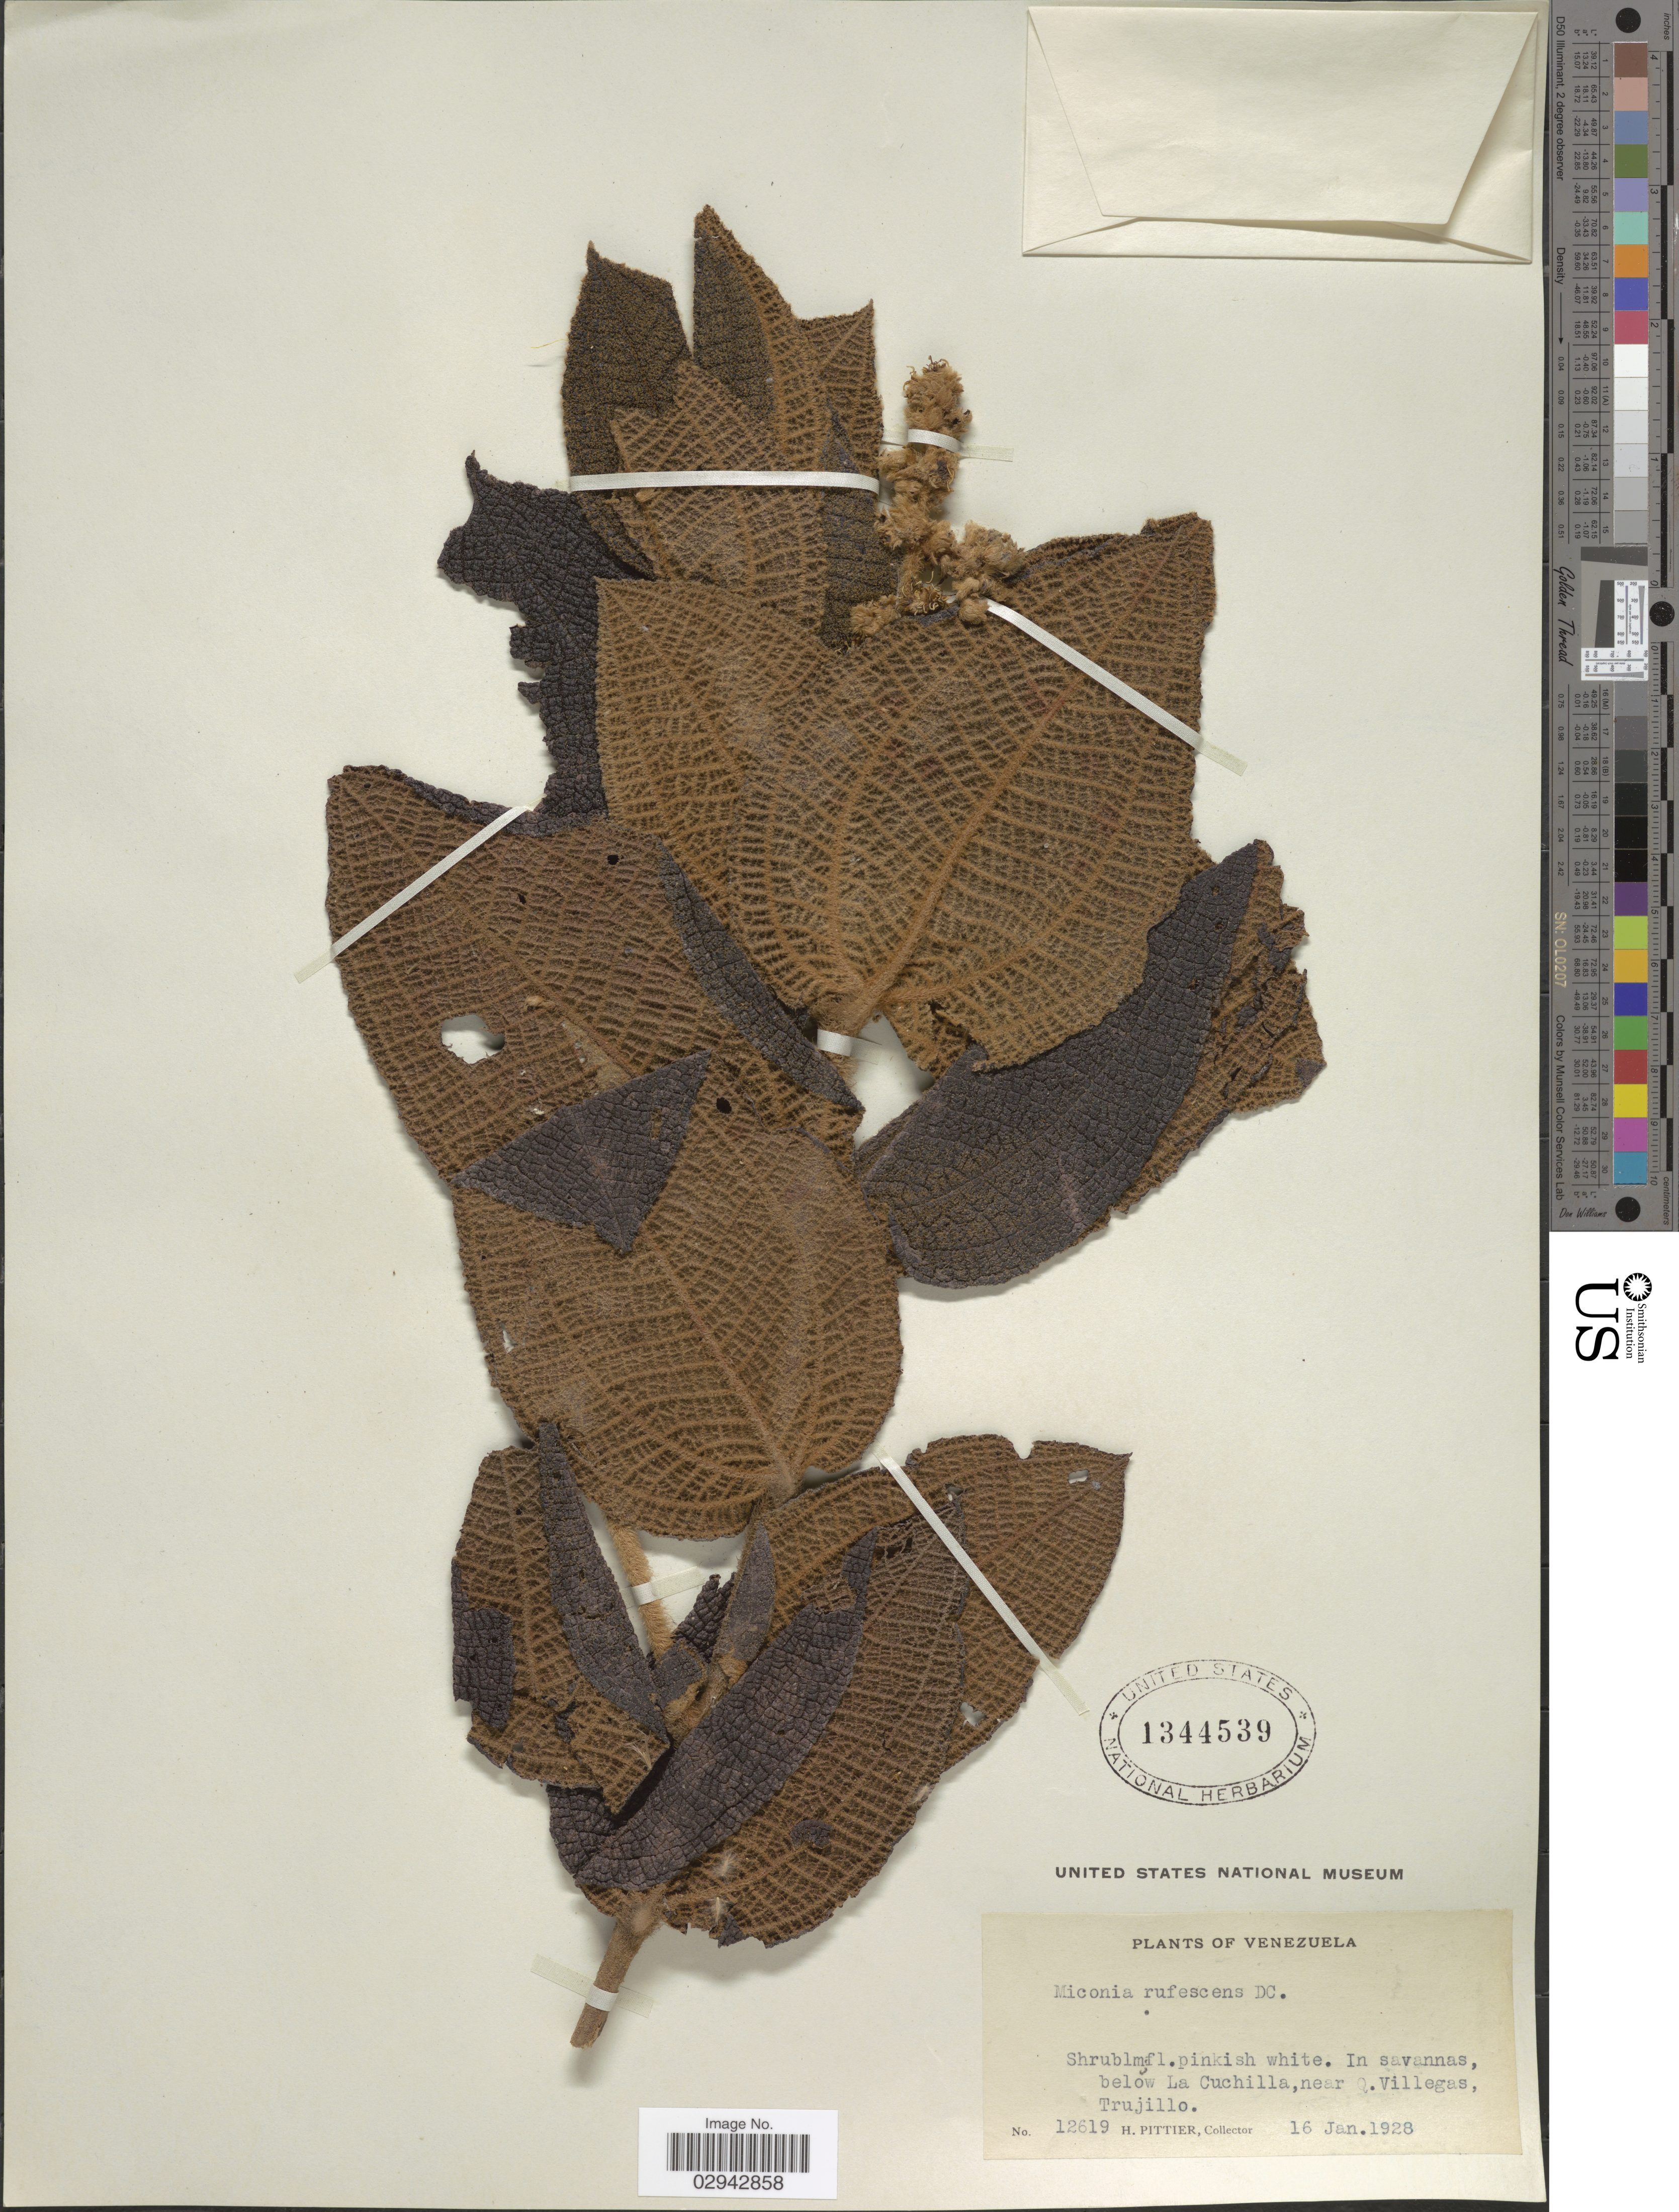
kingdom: Plantae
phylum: Tracheophyta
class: Magnoliopsida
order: Myrtales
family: Melastomataceae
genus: Miconia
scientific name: Miconia rufescens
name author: (Aubl.) DC.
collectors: H. F. Pittier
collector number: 12619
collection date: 1928-01-16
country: Venezuela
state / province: Trujillo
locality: In savannas, below La Cuchilla, near Q. Villegas.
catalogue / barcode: US 1344539